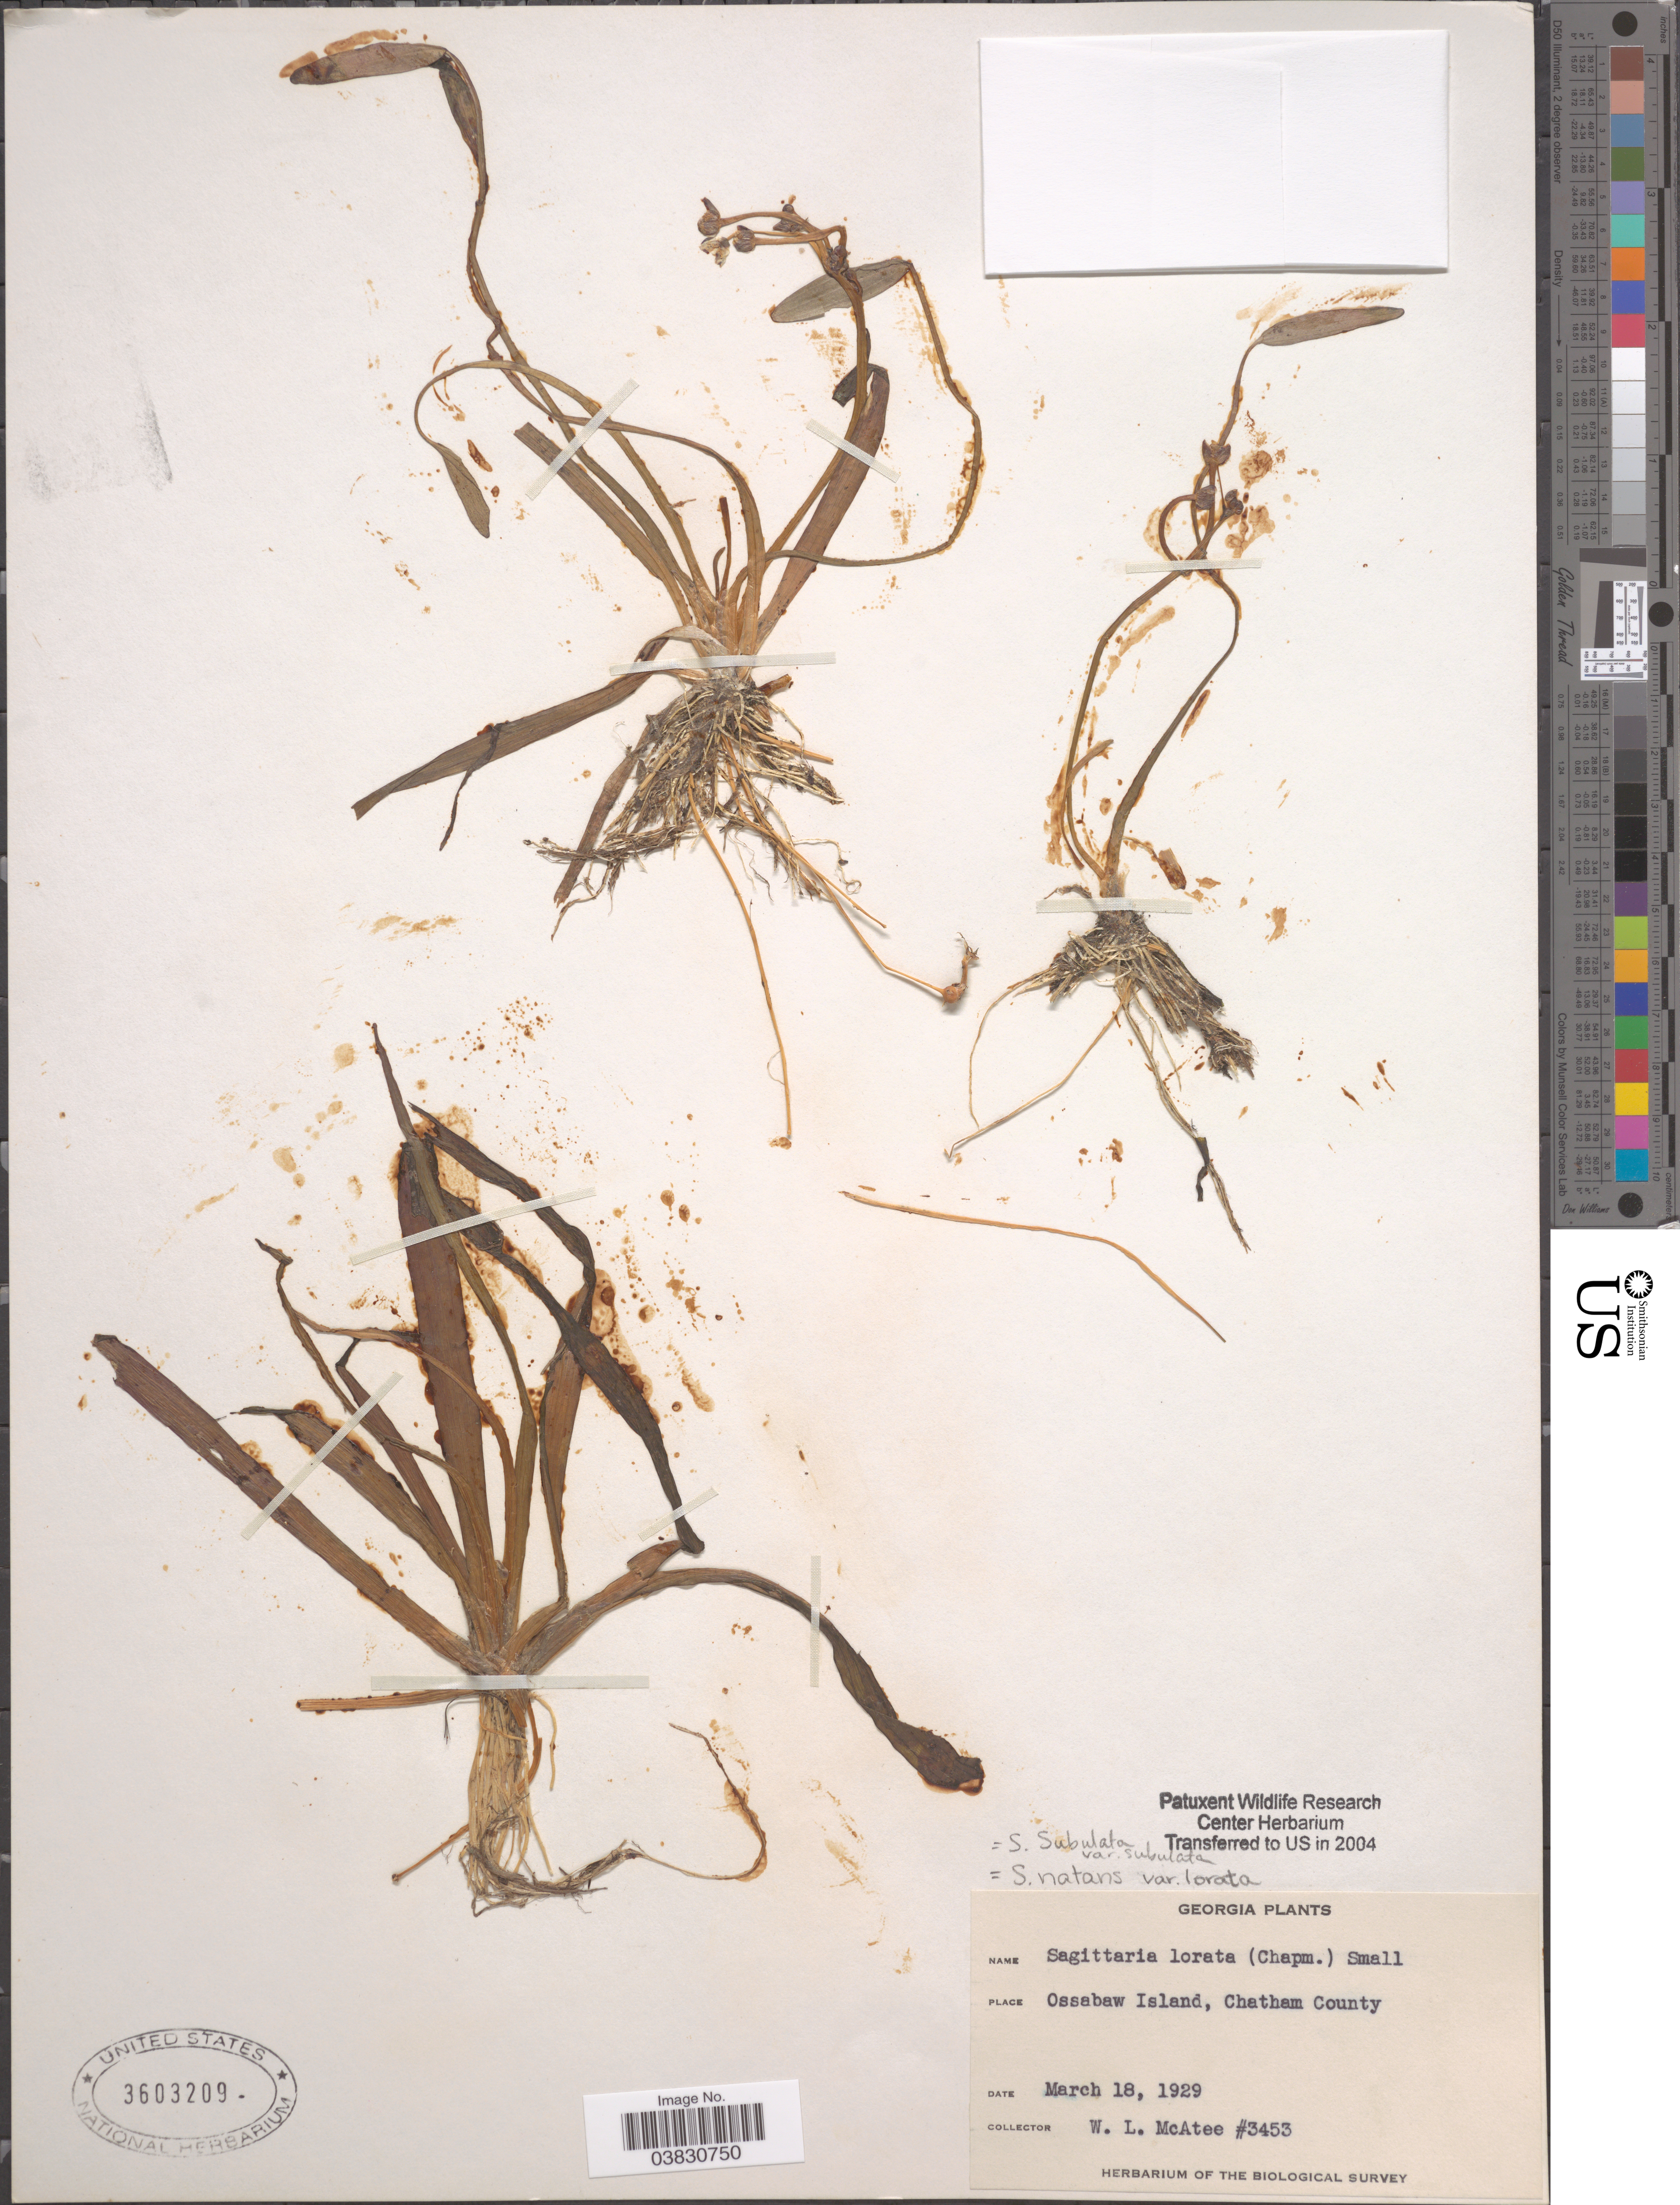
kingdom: Plantae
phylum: Tracheophyta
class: Liliopsida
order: Alismatales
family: Alismataceae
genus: Sagittaria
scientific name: Sagittaria subulata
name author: (L.) Buchenau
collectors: W. McAtee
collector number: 3453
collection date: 1929-03-18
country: United States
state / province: Georgia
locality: Ossabaw Island, Chatham County.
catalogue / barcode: US 3603209